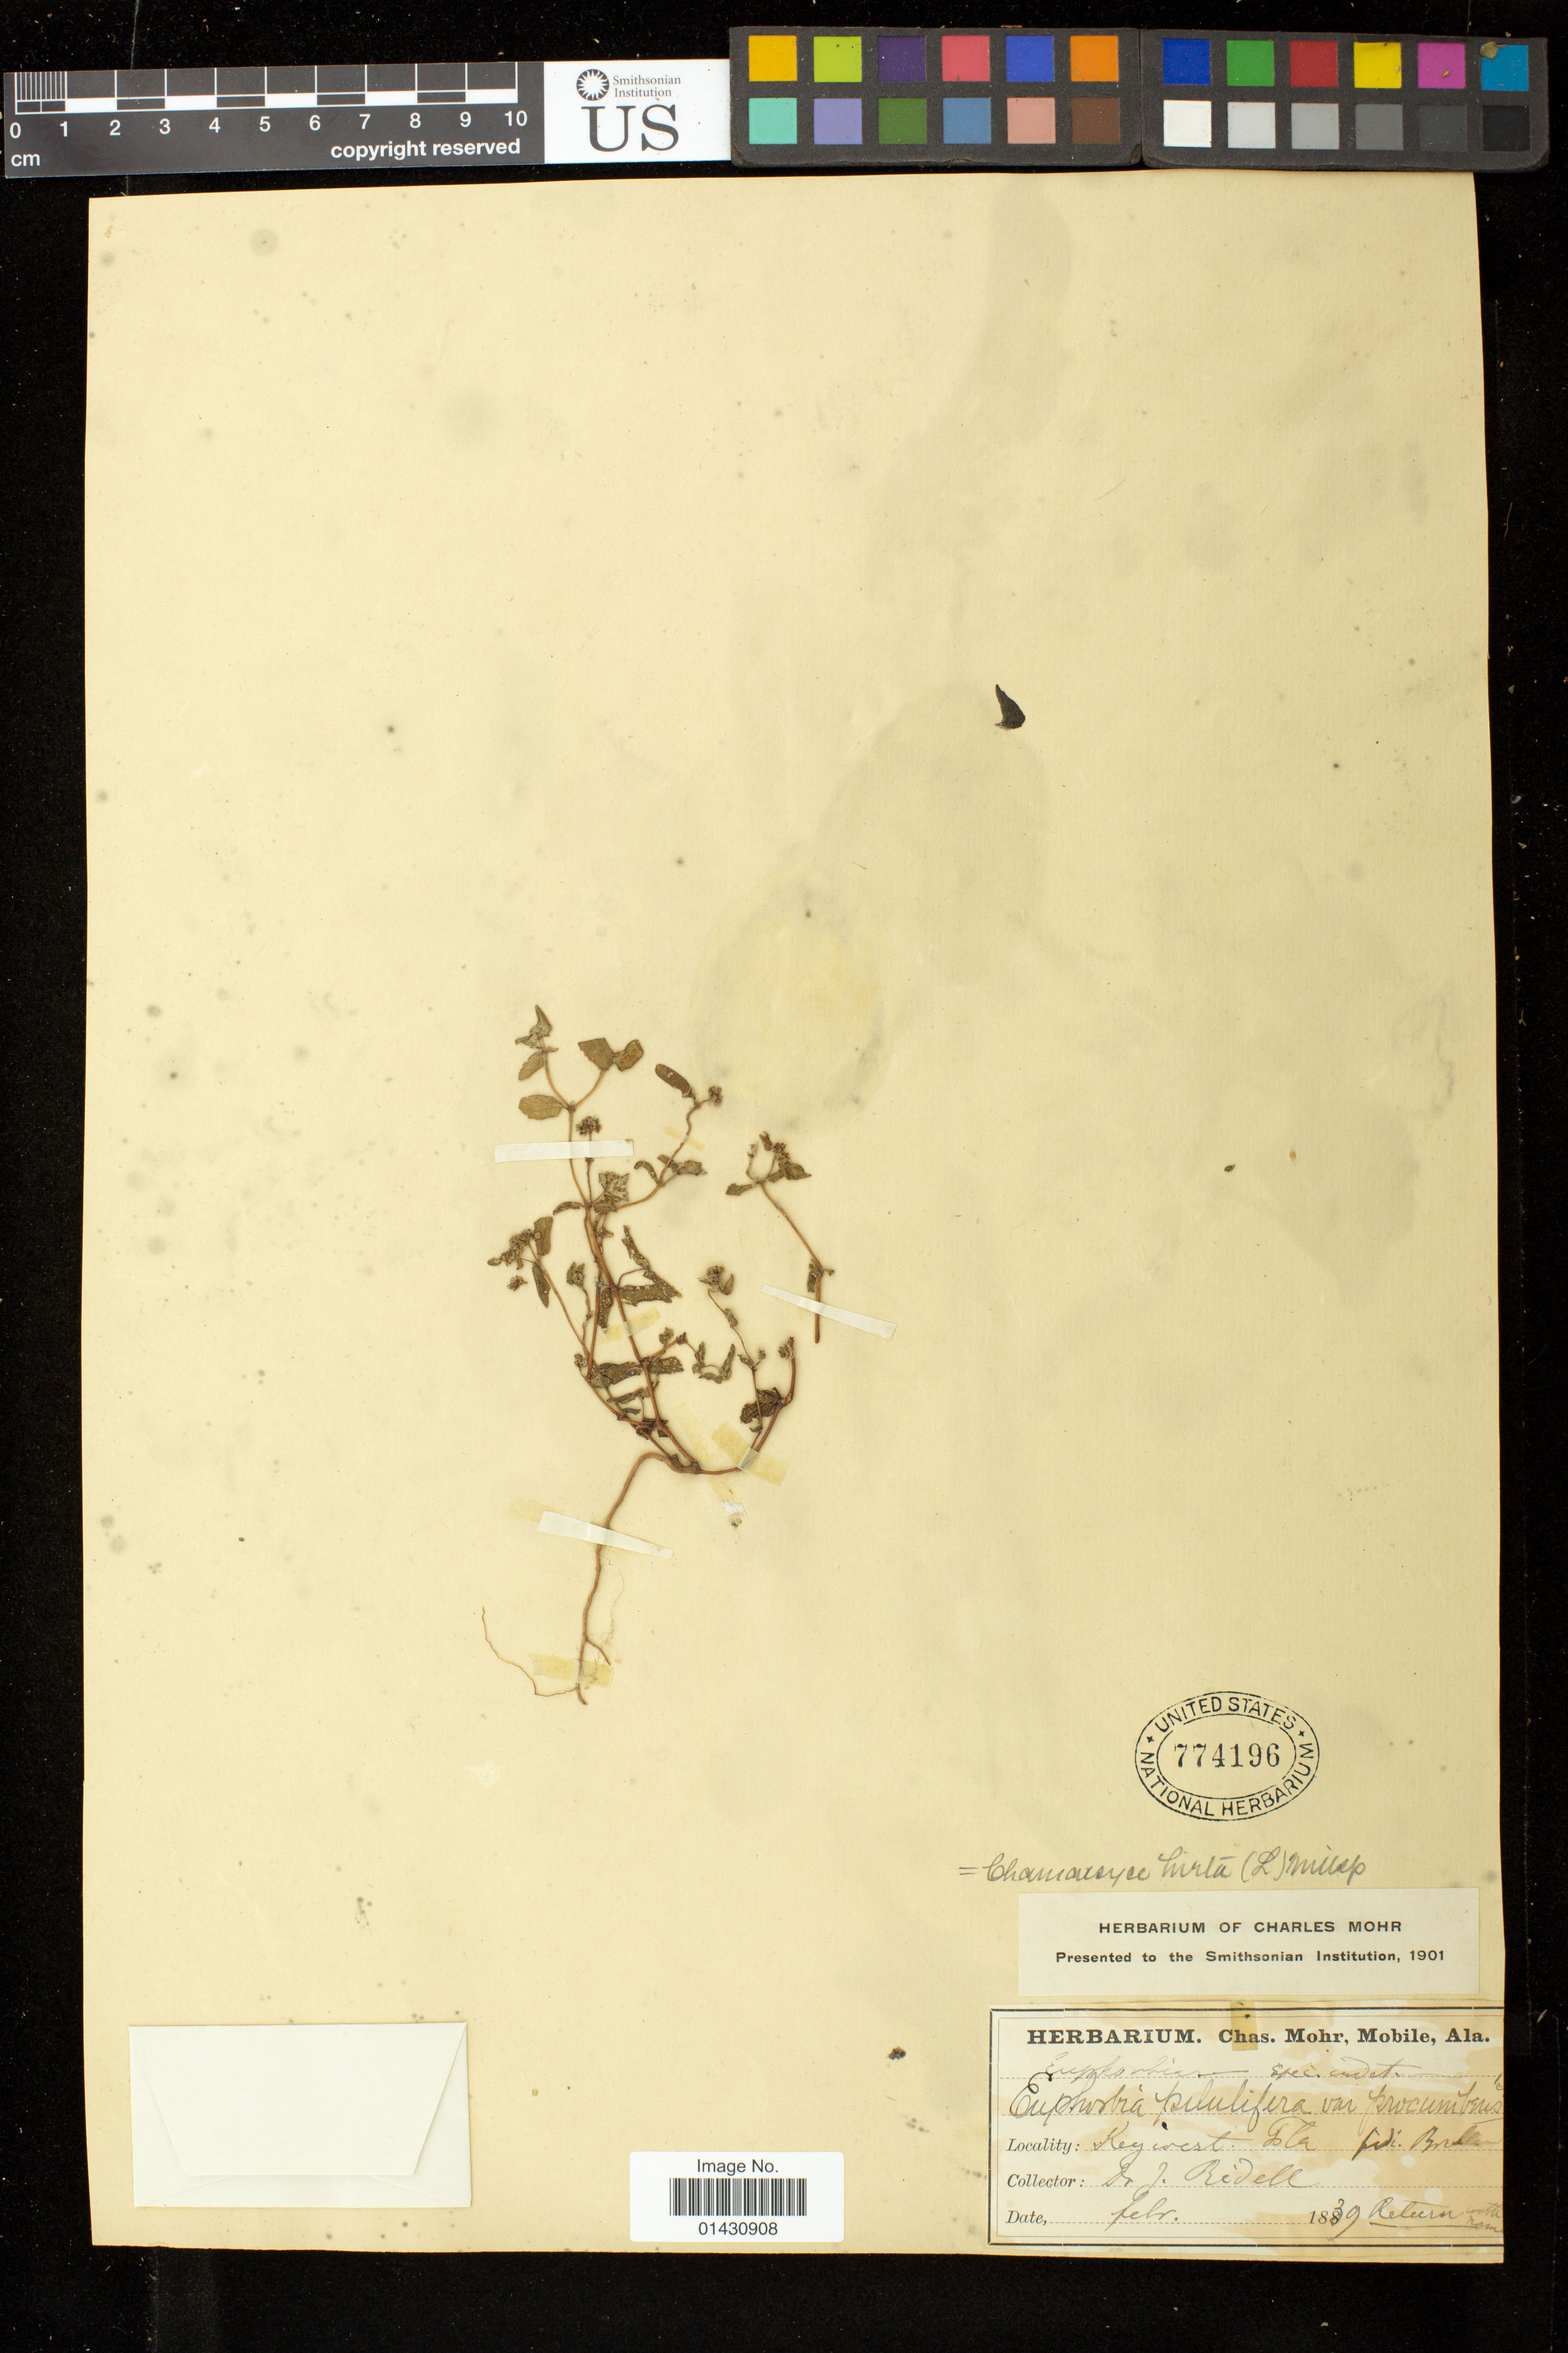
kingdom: Plantae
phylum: Tracheophyta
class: Magnoliopsida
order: Malpighiales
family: Euphorbiaceae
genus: Euphorbia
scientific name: Euphorbia ophthalmica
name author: Pers.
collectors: J. Ridell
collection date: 1839-02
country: United States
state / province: Florida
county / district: Monroe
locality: Key West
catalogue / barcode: US 774196